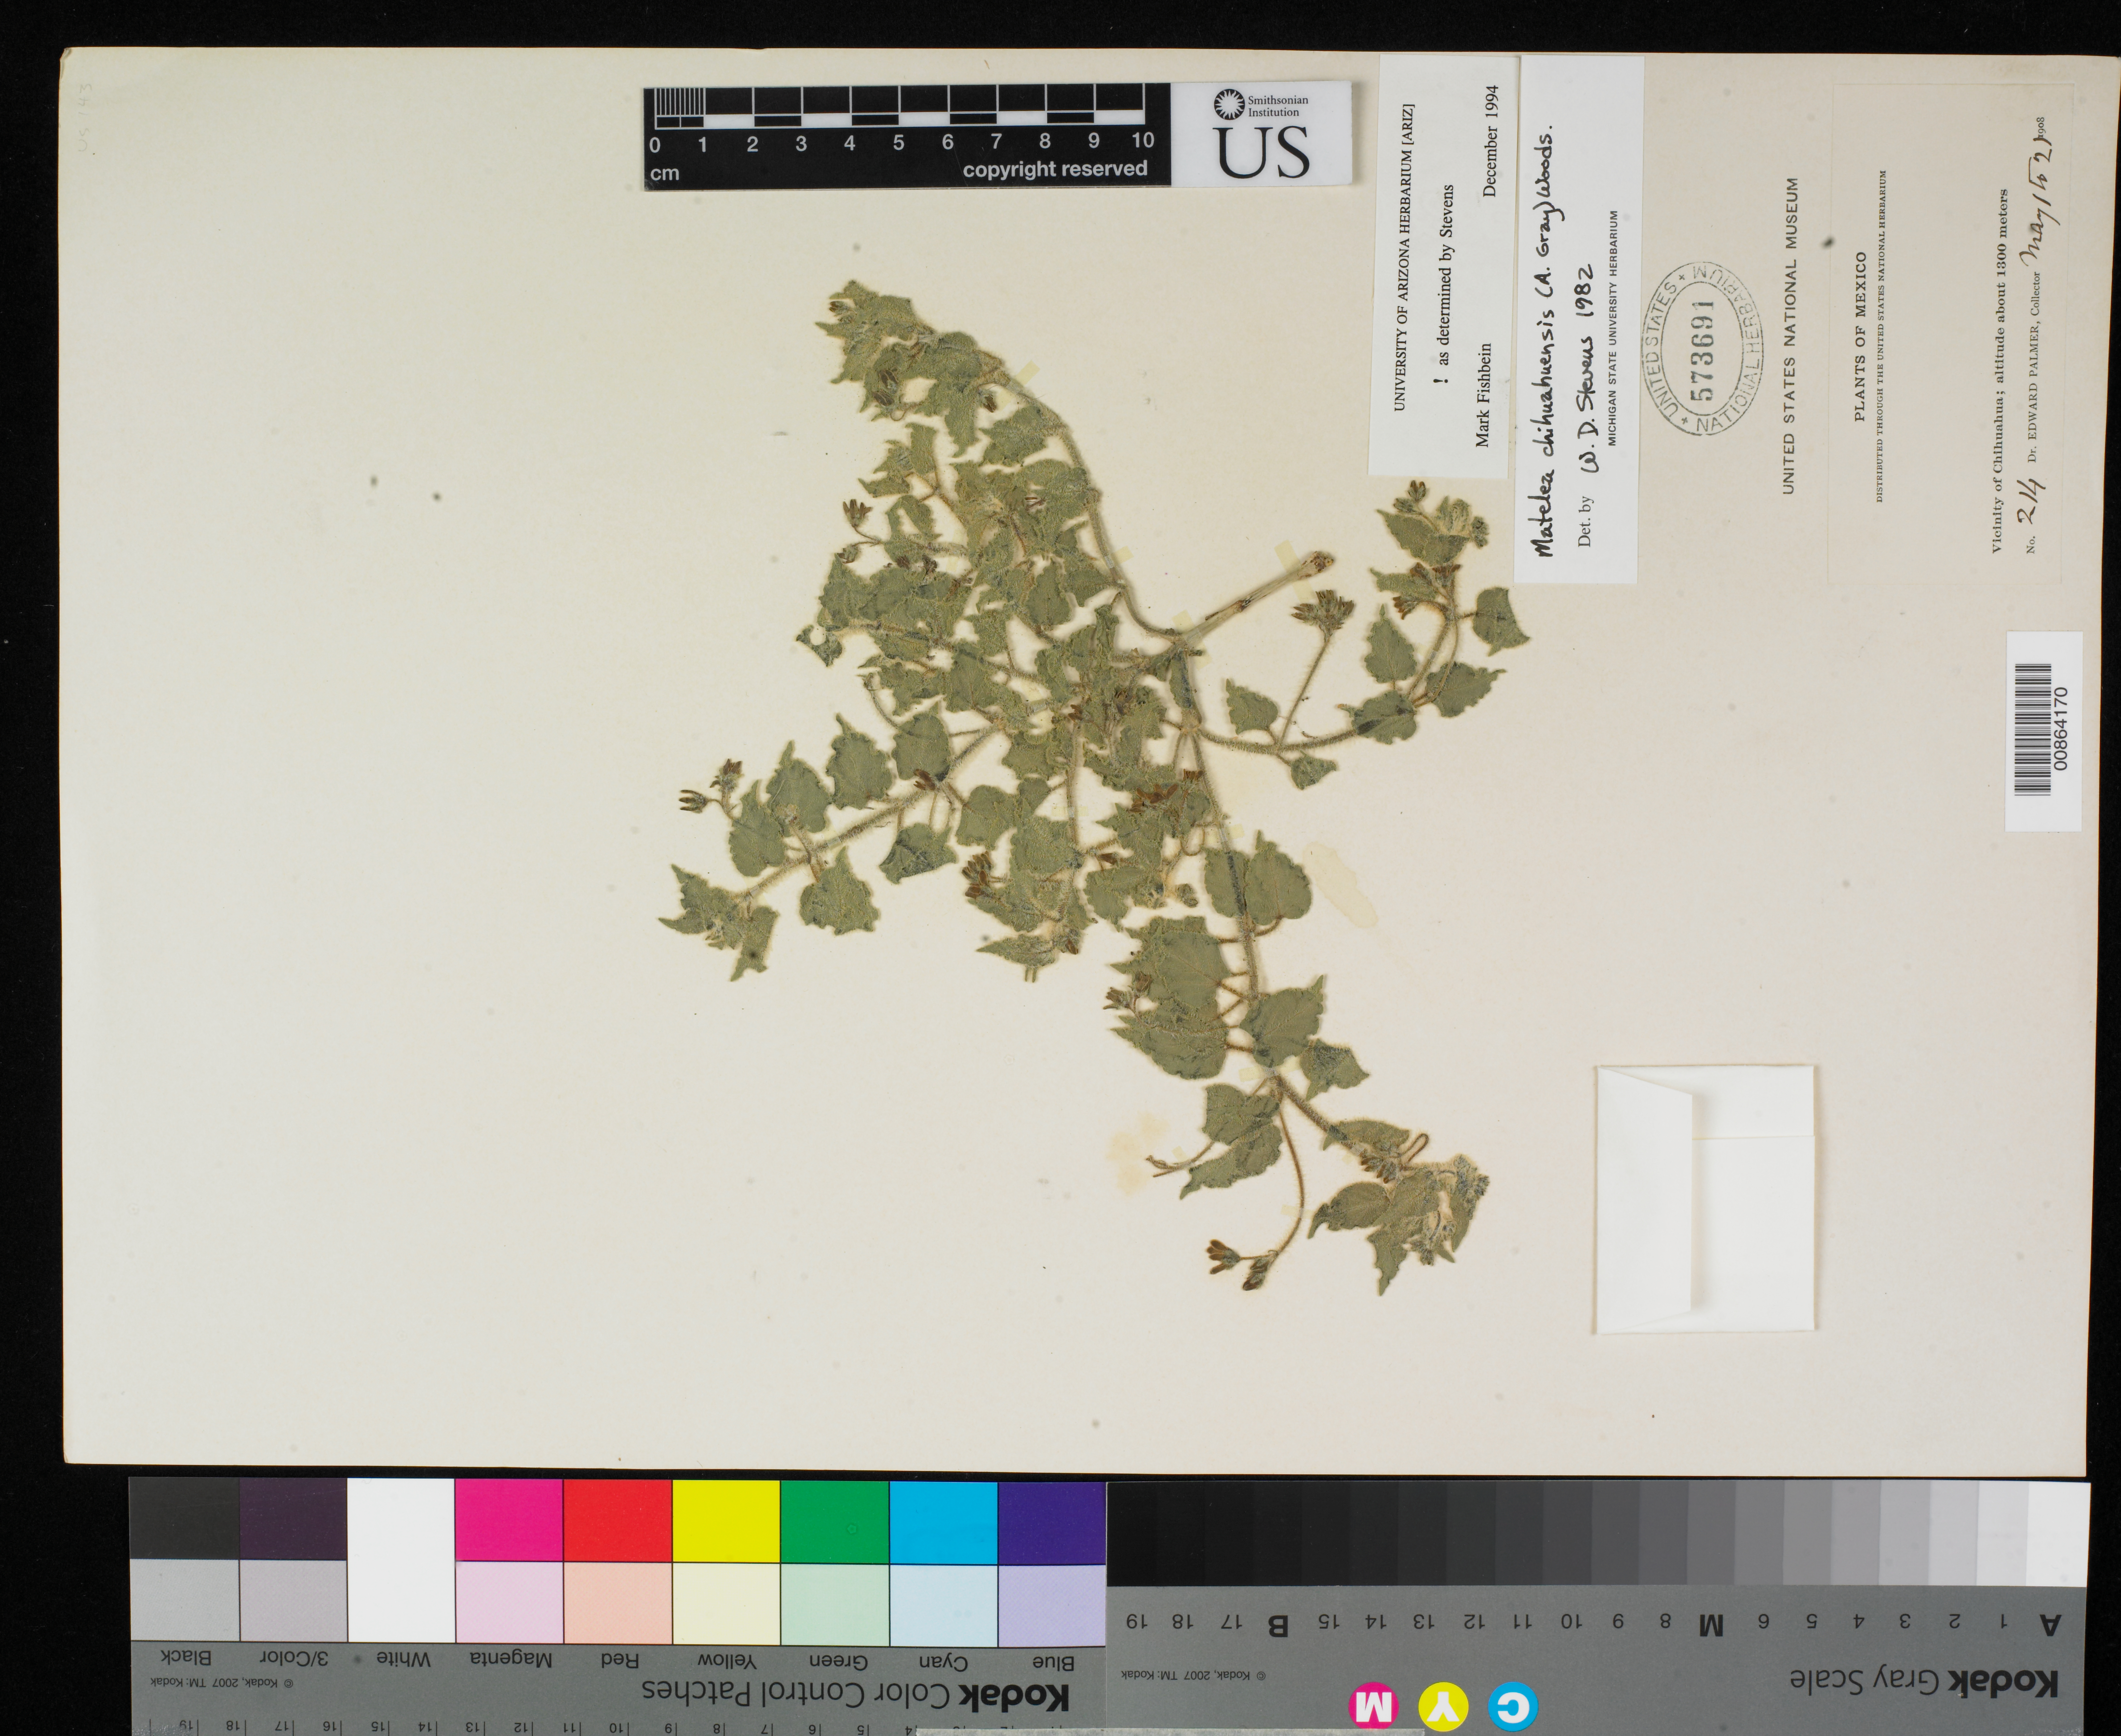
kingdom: Plantae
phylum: Tracheophyta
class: Magnoliopsida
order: Gentianales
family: Apocynaceae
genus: Matelea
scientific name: Matelea chihuahuensis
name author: (A. Gray) Woodson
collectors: E. Palmer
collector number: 214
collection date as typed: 01 May 1908 to 27 May 1908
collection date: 1908-05-01/1908-05-27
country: Mexico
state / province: Chihuahua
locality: Vicinity of Chihuahua.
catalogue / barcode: US 573691